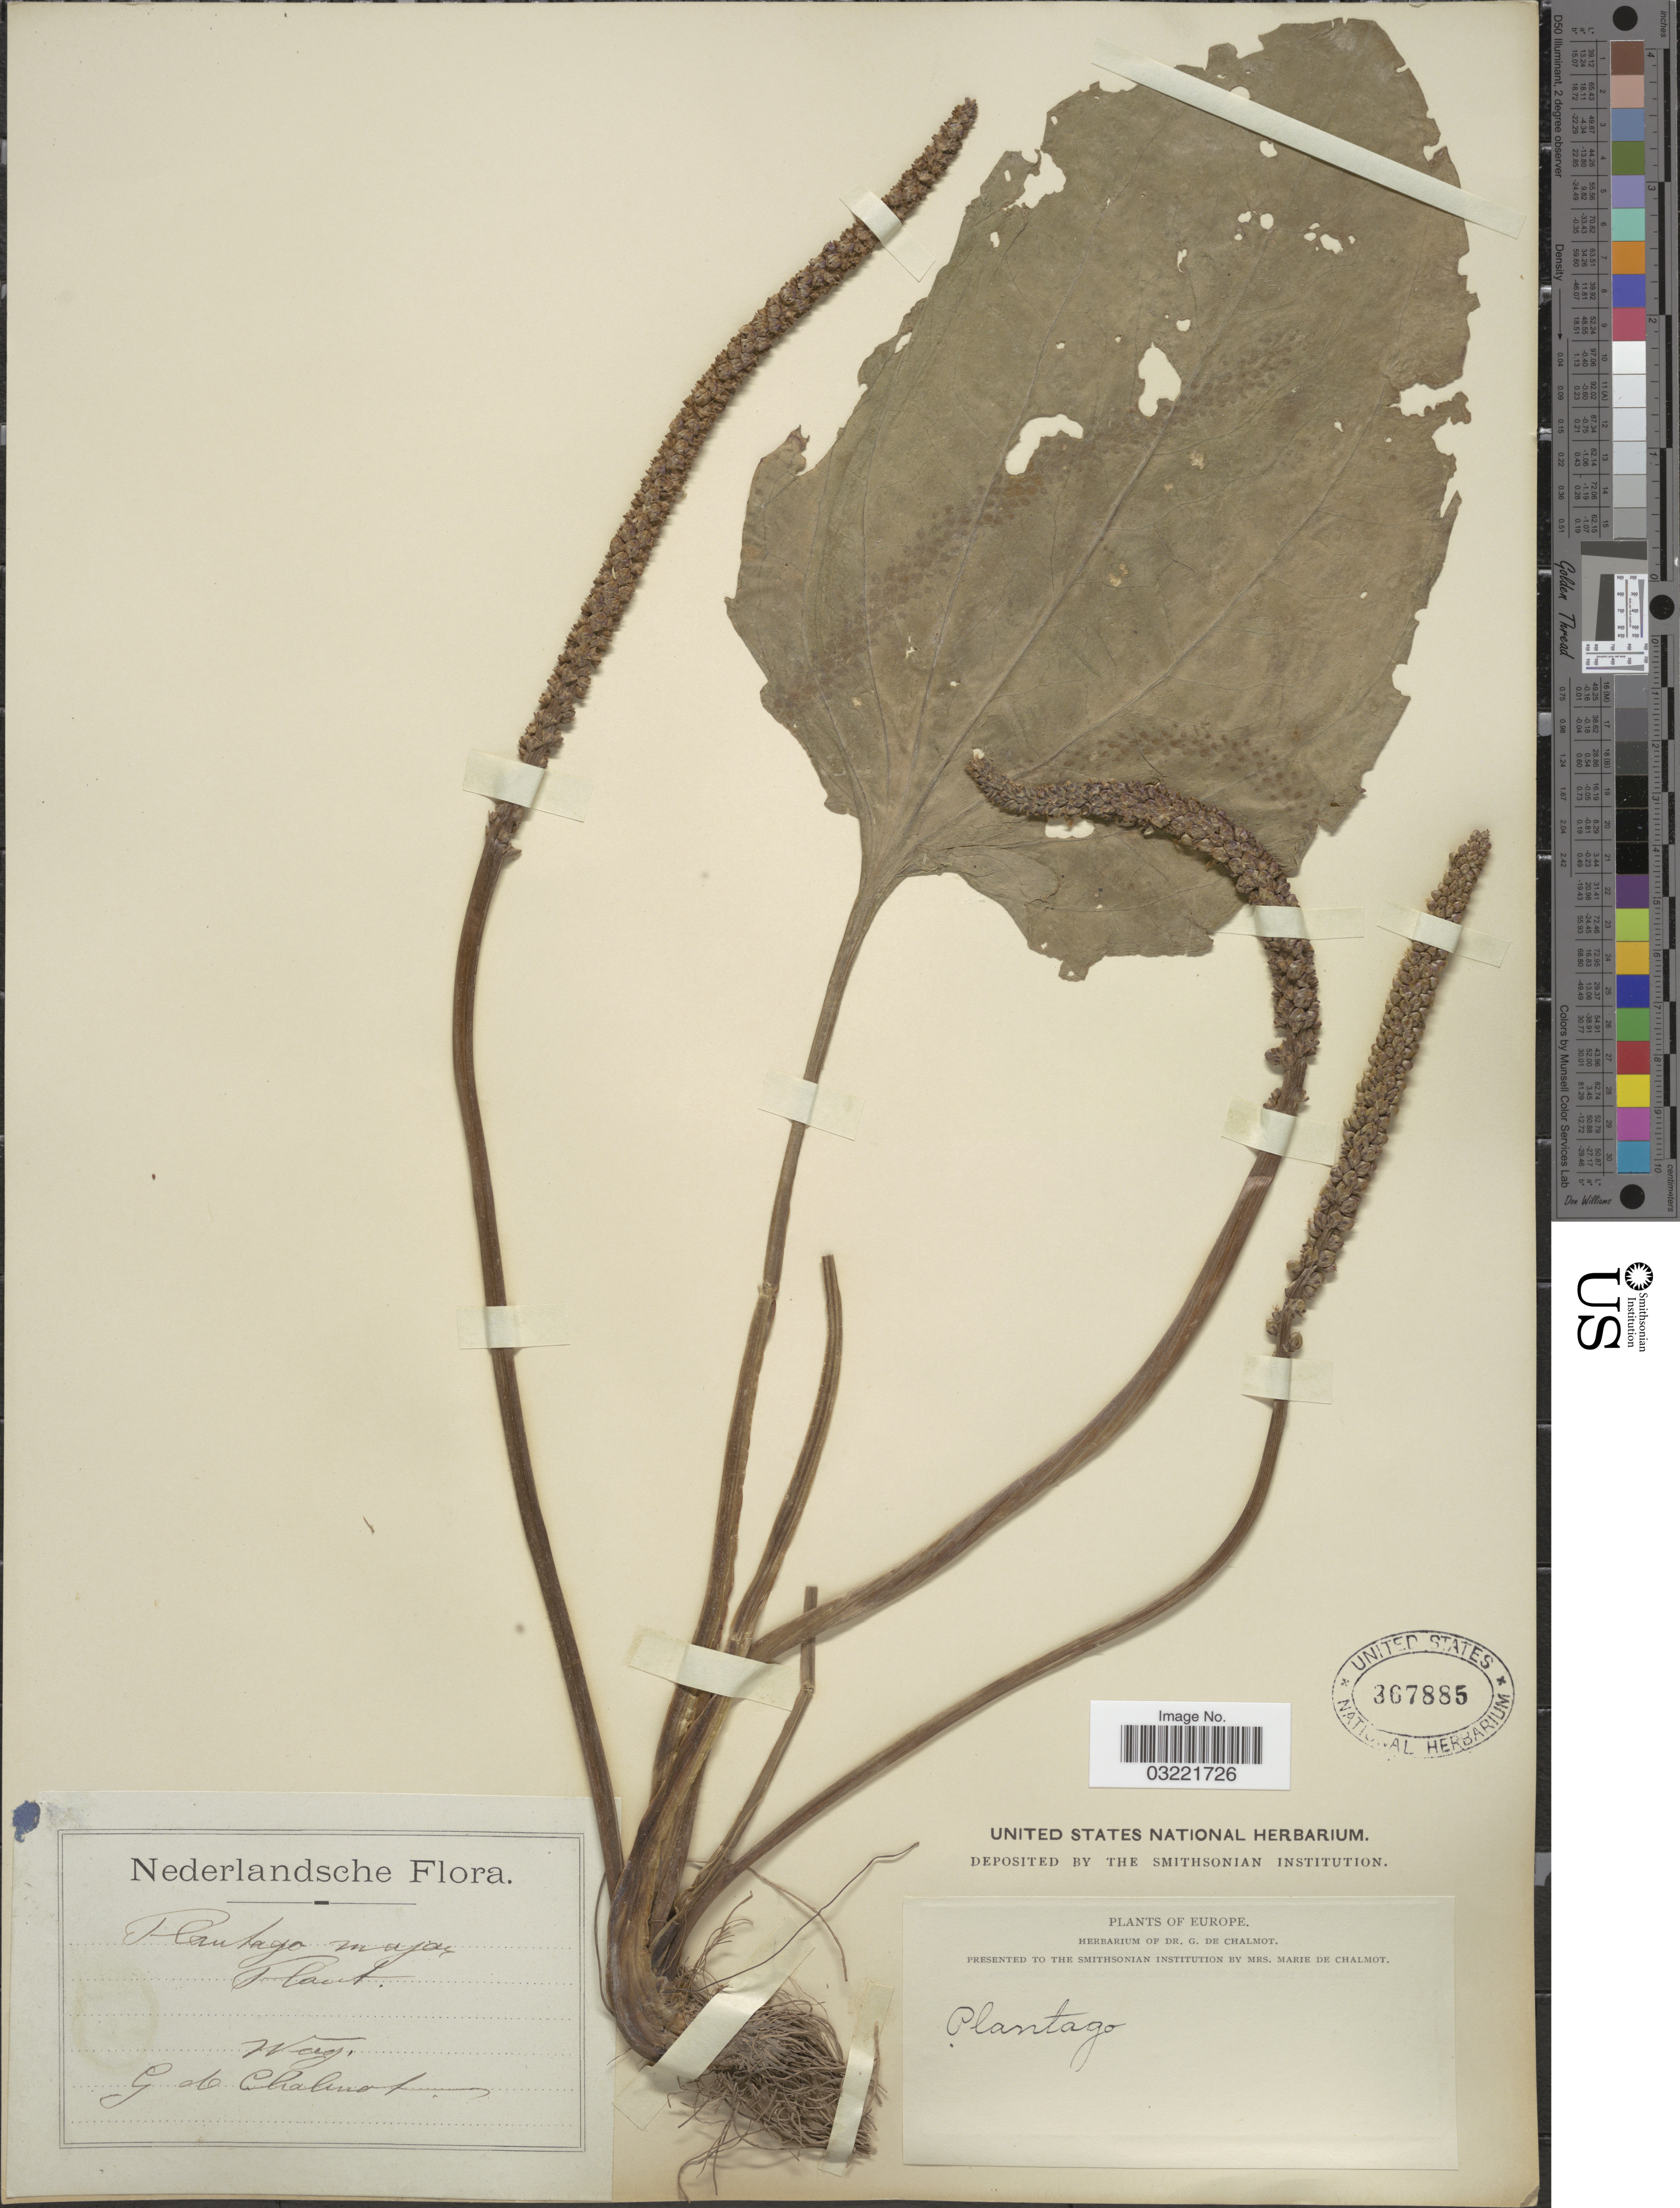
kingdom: Plantae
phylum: Tracheophyta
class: Magnoliopsida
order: Lamiales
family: Plantaginaceae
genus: Plantago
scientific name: Plantago major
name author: L.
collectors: G. de Chalmot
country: Netherlands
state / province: Gelderland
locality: Wag.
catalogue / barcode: US 367885